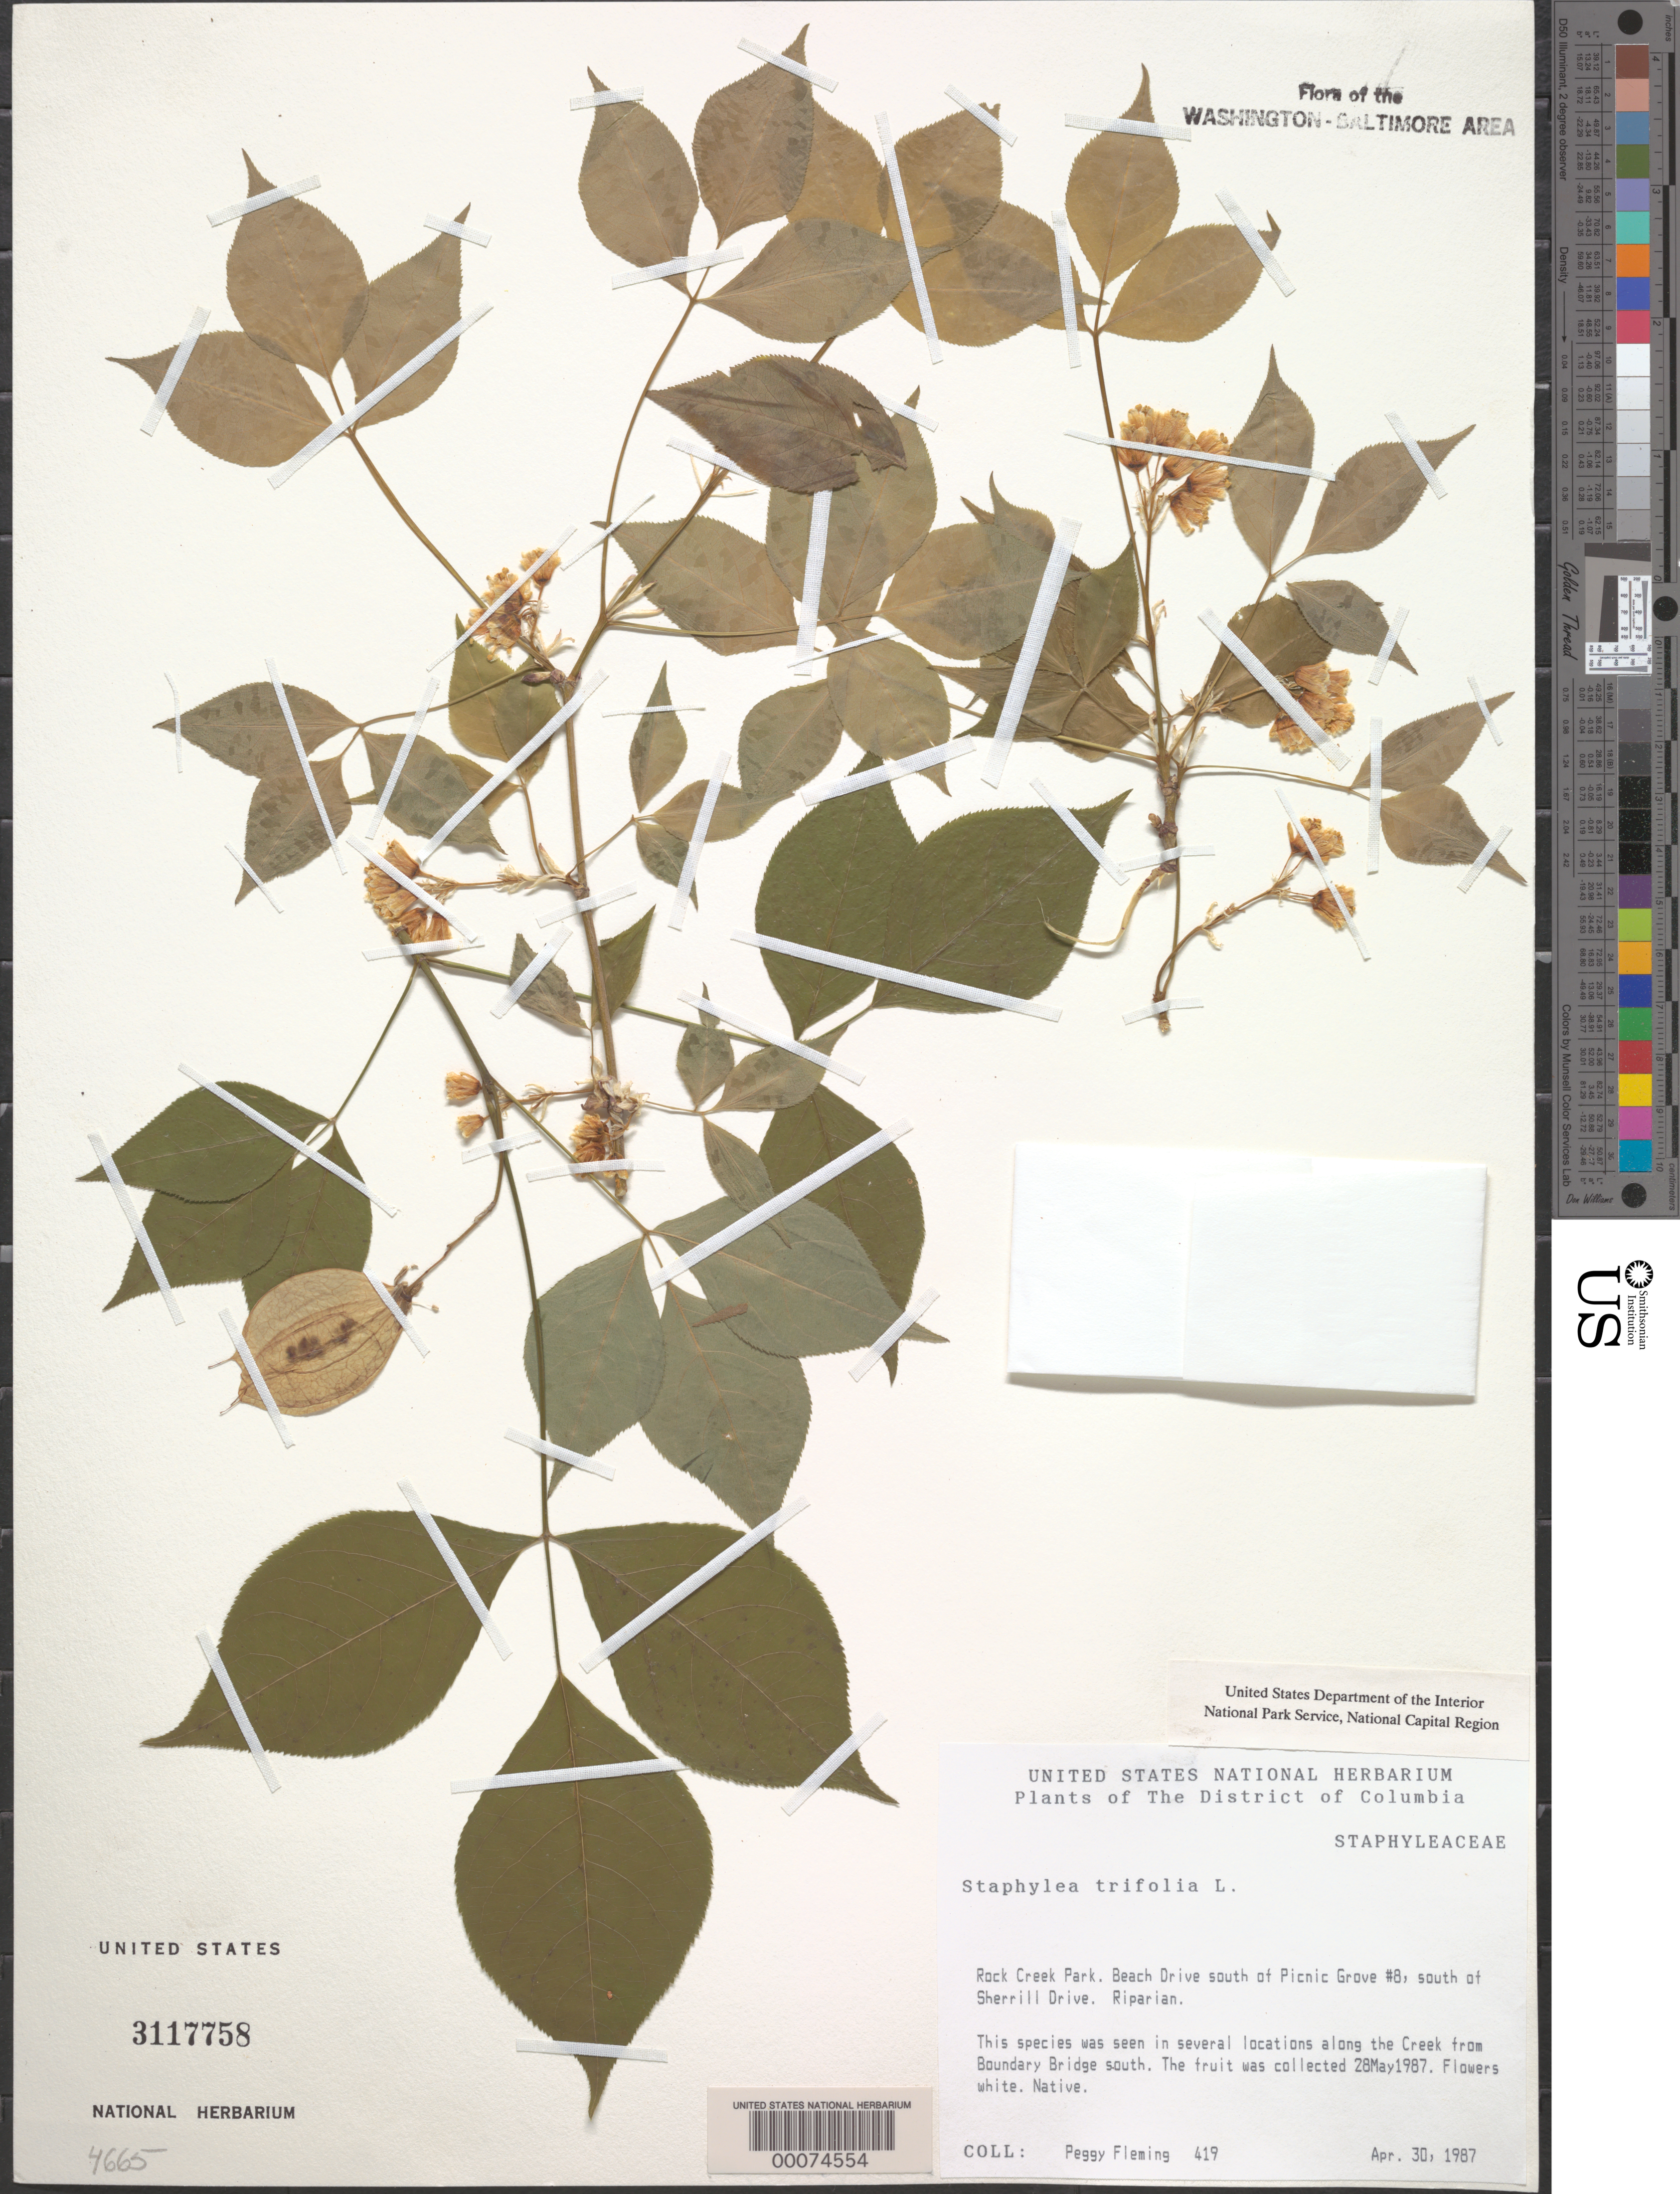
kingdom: Plantae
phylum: Tracheophyta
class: Magnoliopsida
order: Crossosomatales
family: Staphyleaceae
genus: Staphylea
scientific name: Staphylea trifolia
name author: L.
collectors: P. Fleming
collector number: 419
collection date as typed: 30 Apr 1987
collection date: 1987-04-30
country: United States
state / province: District of Columbia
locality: Rock Creek Park. Beach Drive south of Picnic Grove #8, south of Sherrill Drive. Rock Creek Park and vicinity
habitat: Riparian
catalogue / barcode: US 3117758